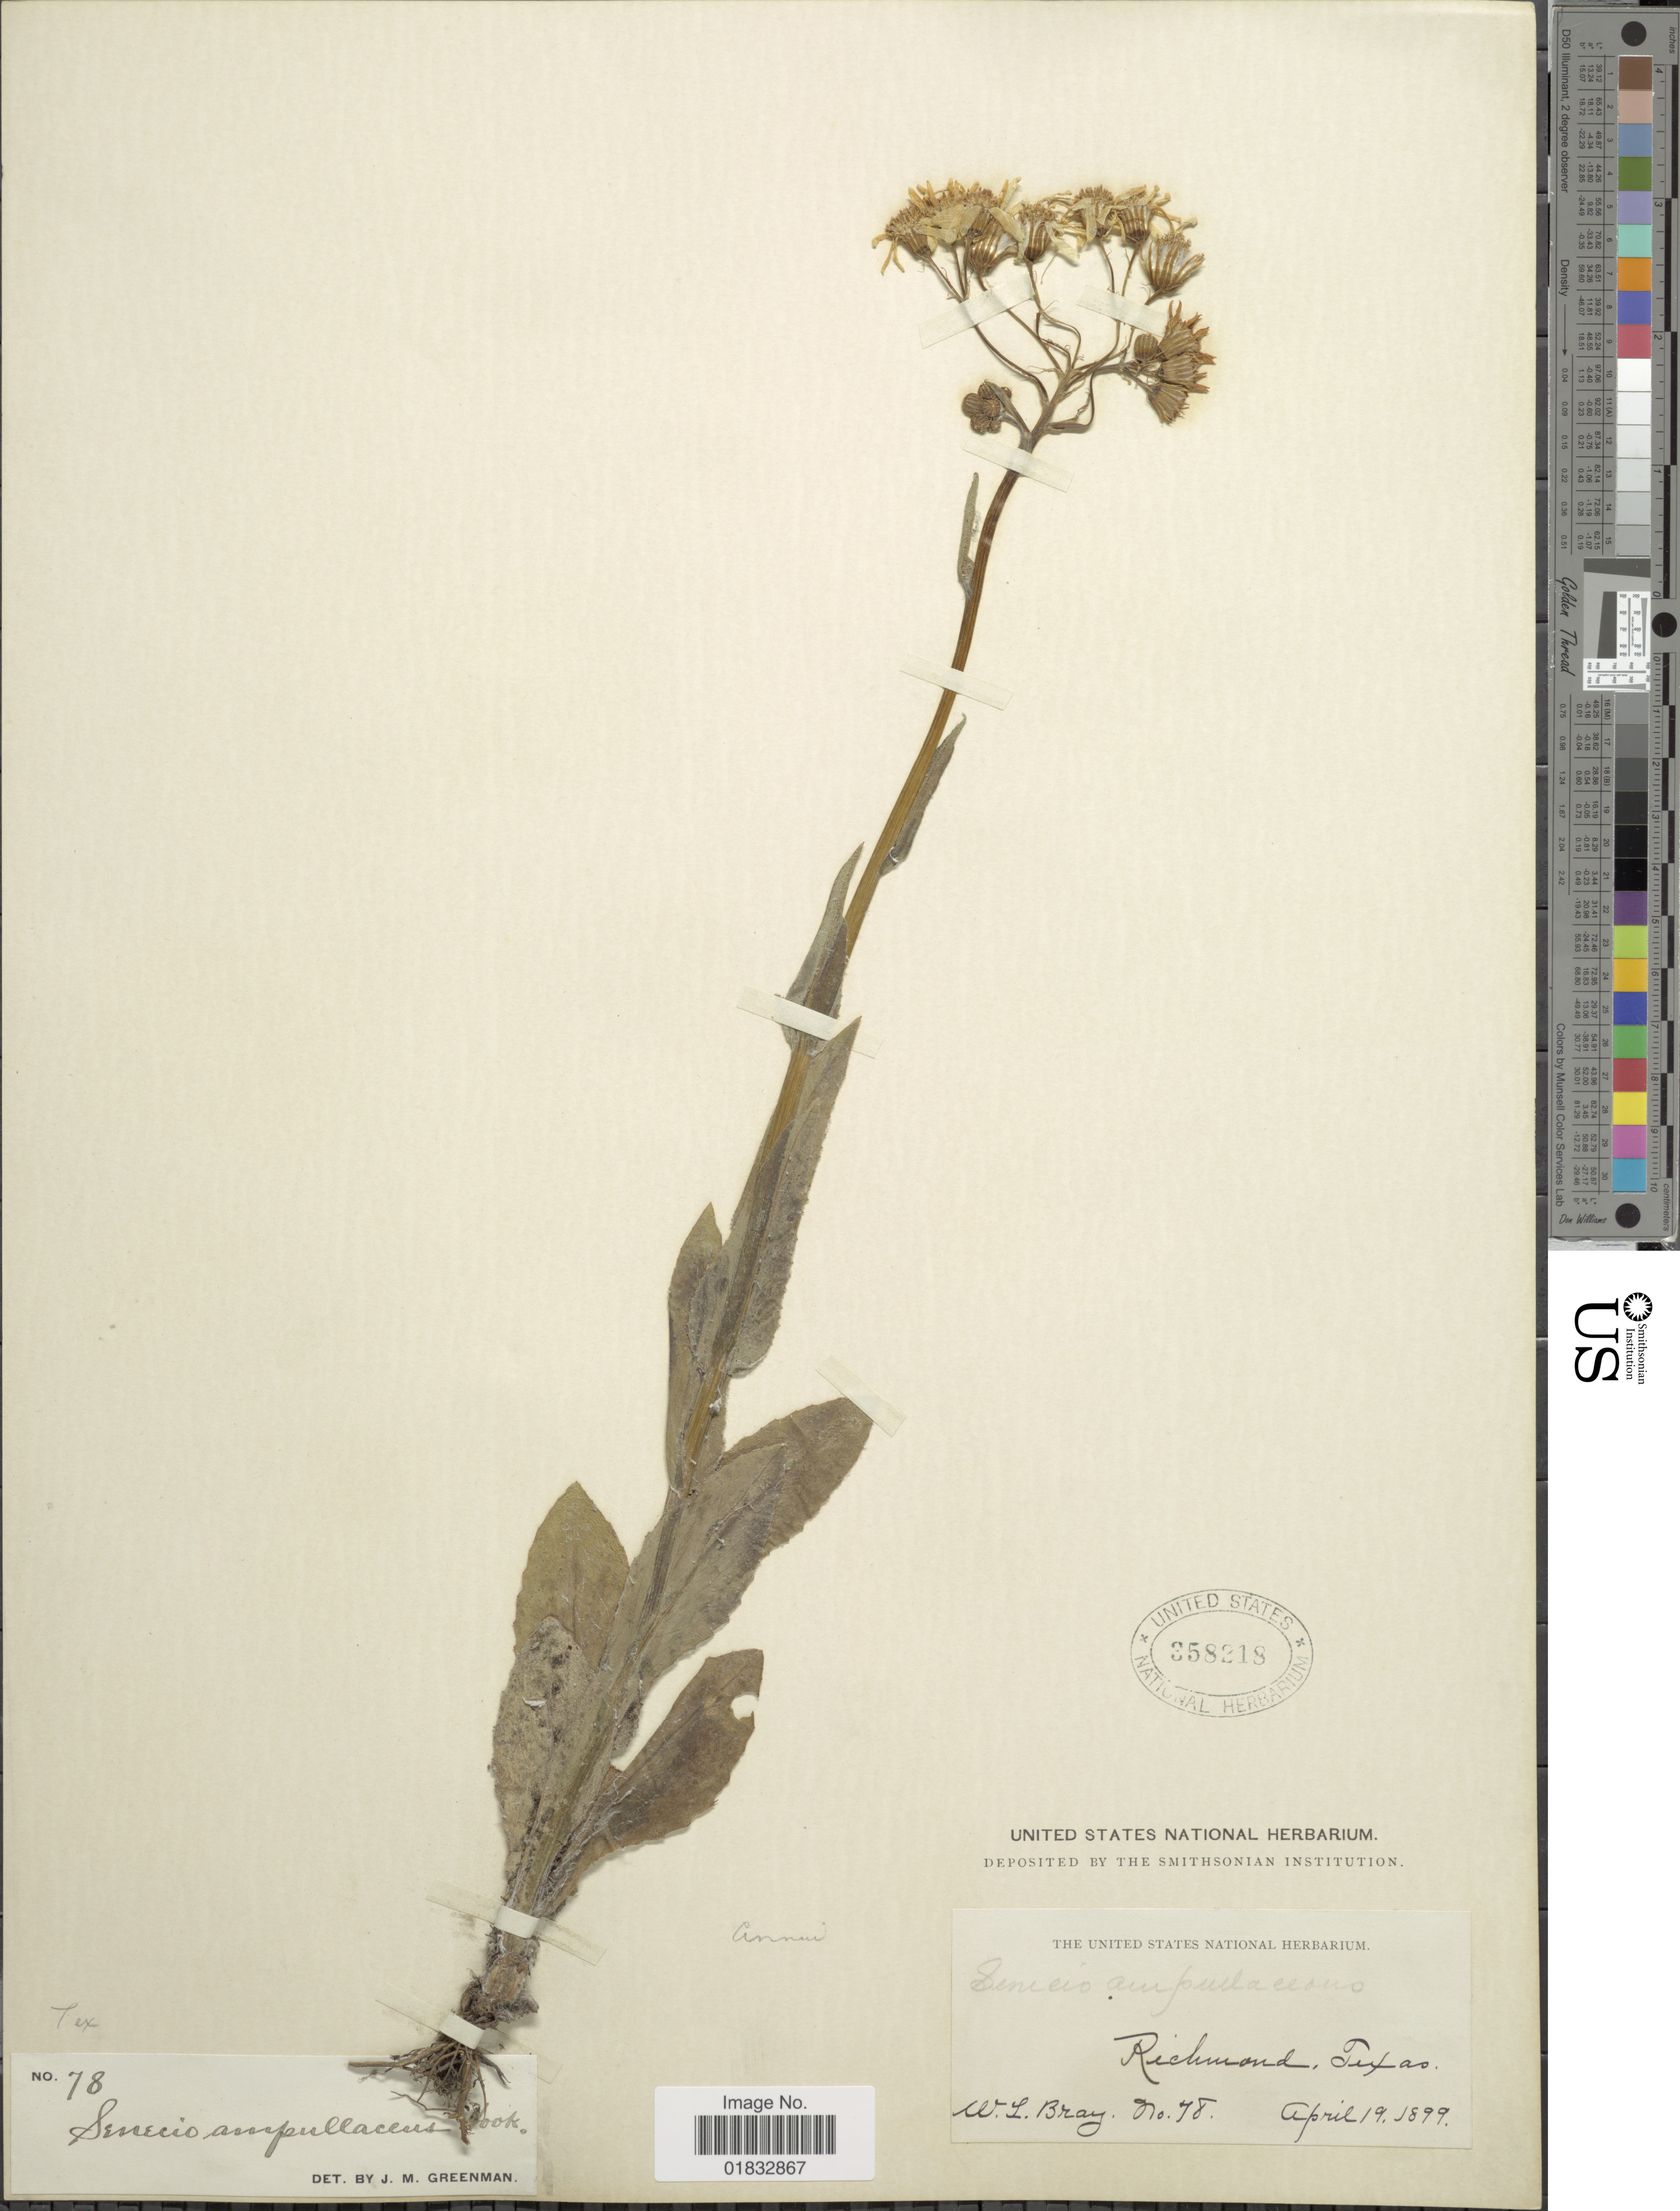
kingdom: Plantae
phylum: Tracheophyta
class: Magnoliopsida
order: Asterales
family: Asteraceae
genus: Senecio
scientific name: Senecio ampullaceus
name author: Hook.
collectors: W. L. Bray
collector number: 78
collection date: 1899-04-19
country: United States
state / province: Texas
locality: Richmond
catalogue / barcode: US 358218